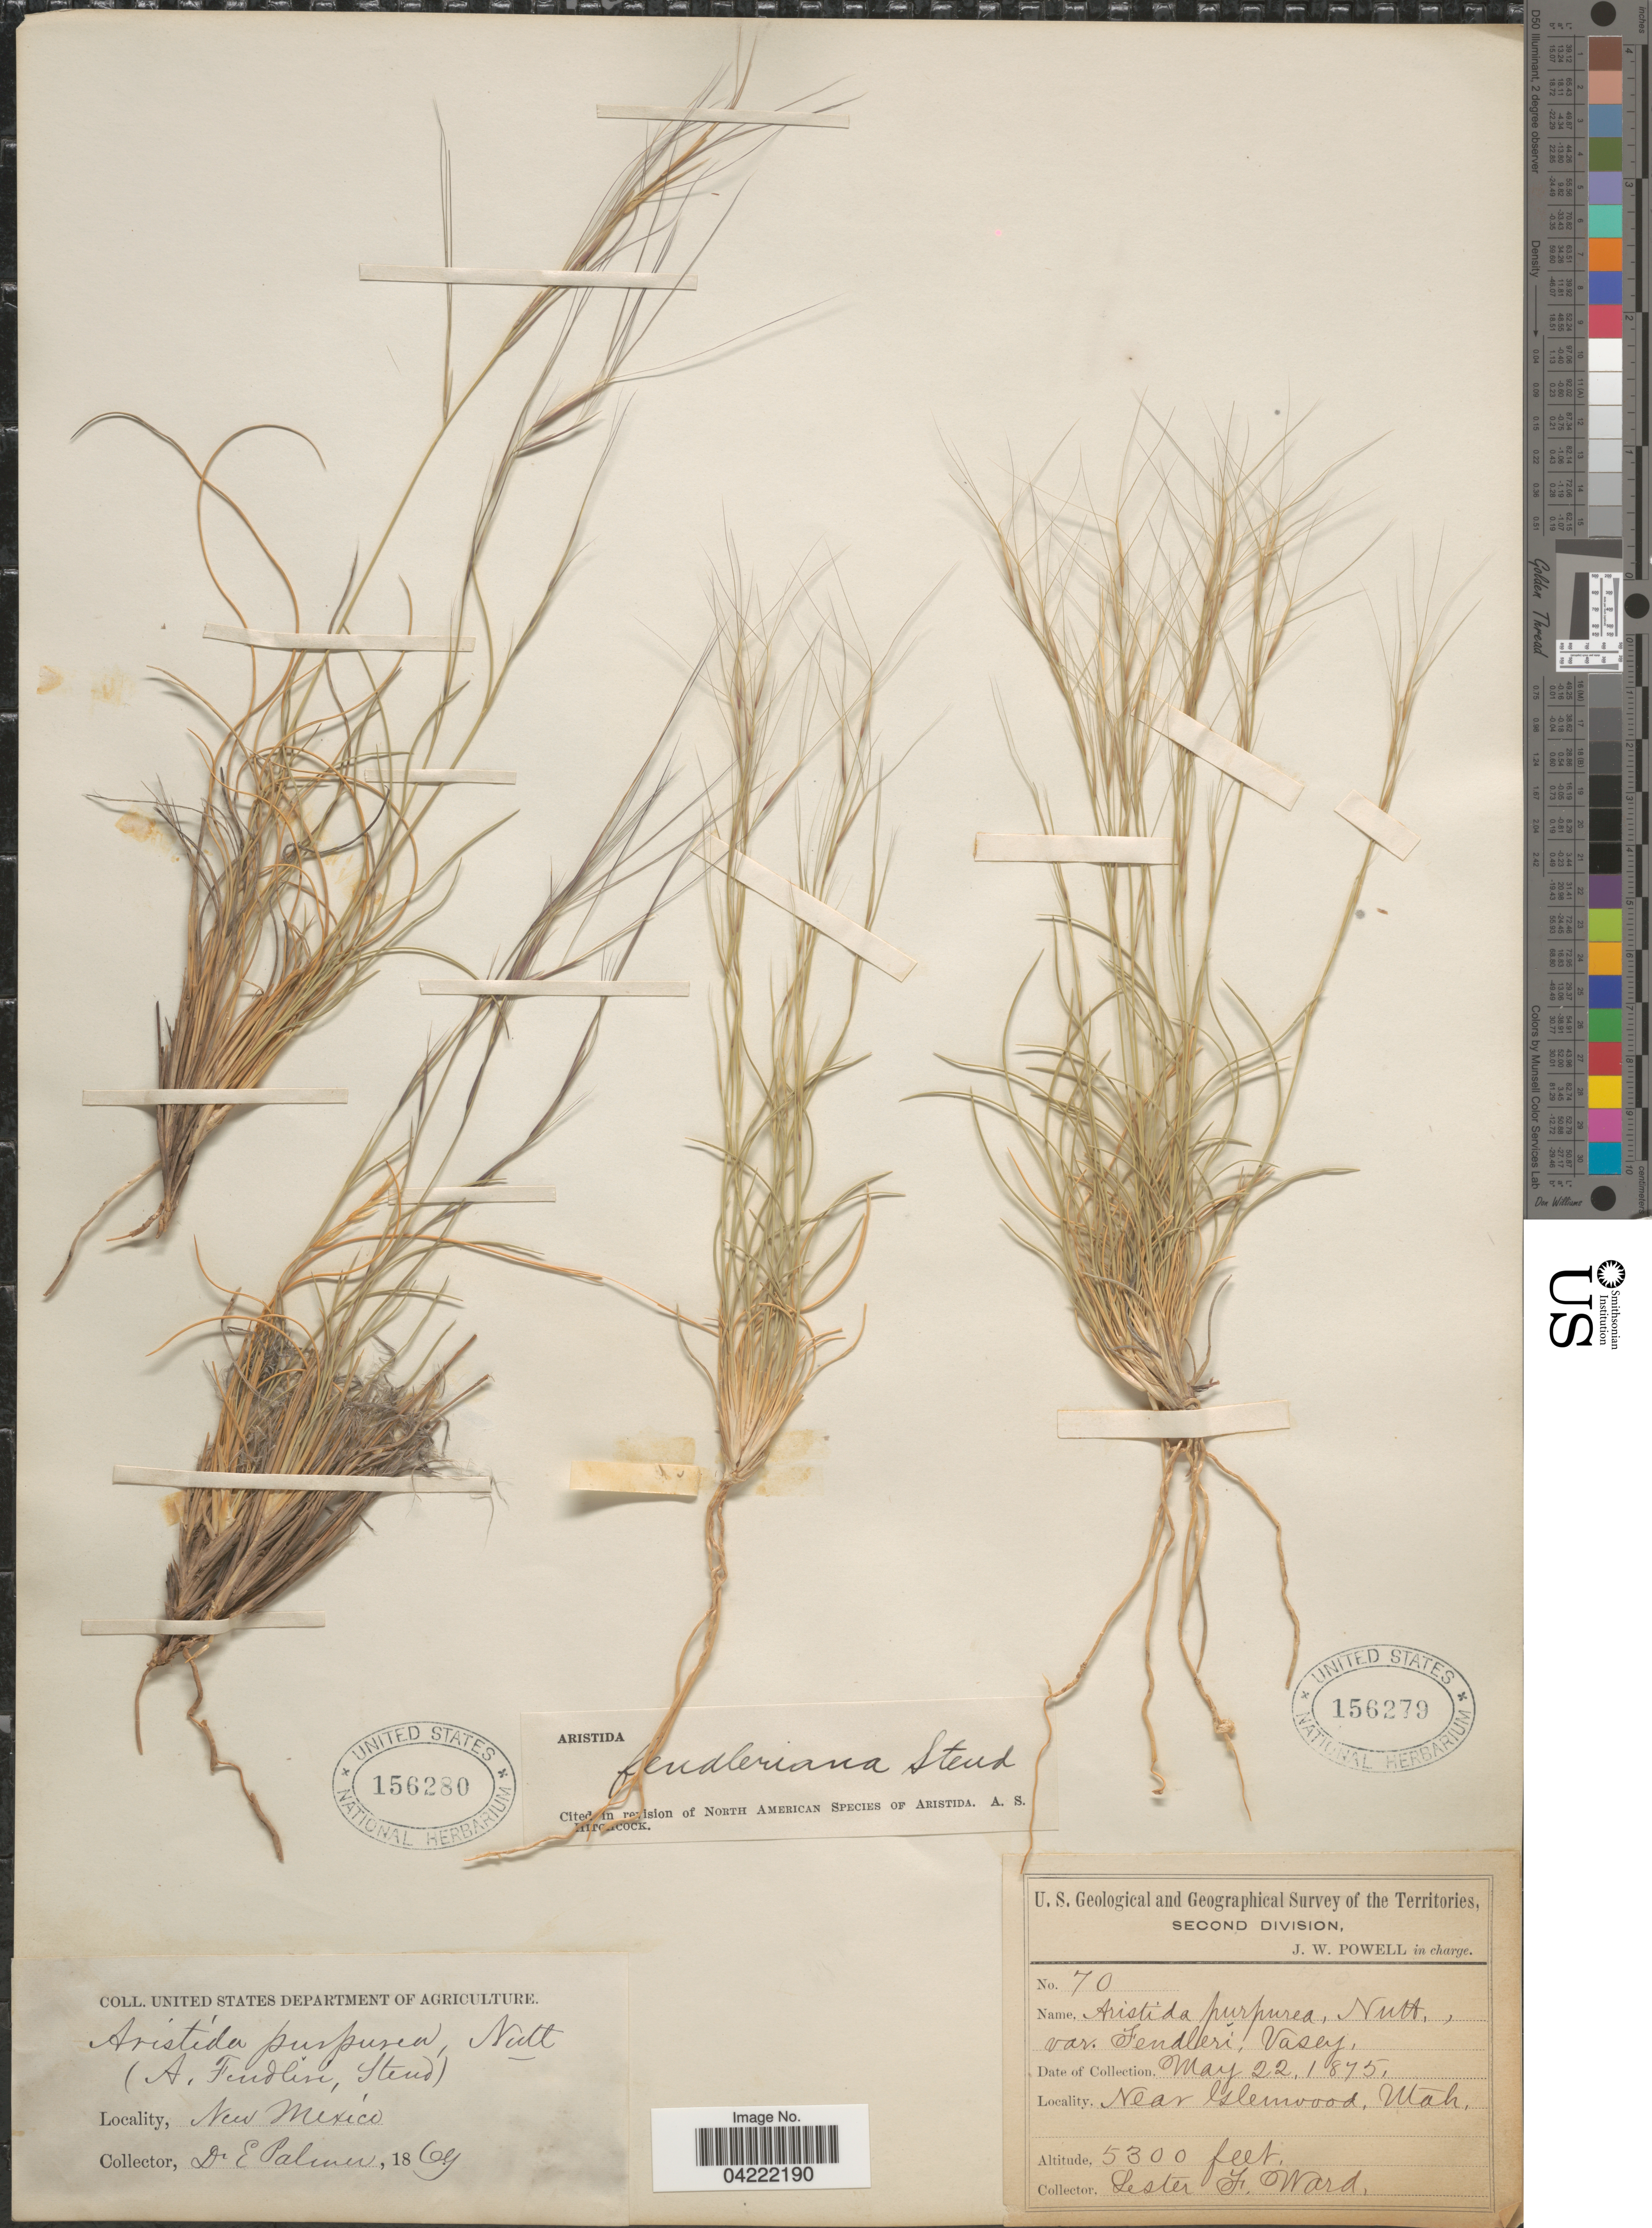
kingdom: Plantae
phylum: Tracheophyta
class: Liliopsida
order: Poales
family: Poaceae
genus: Aristida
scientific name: Aristida purpurea var. fendleriana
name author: (Steud.) Vasey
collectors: L. F. Ward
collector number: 70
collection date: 1875-05-22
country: United States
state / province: Utah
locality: U.S. Geological and Geographical Survey of the Territories, Secons Division. Near Glenwood.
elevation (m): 1615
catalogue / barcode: US 156279-2